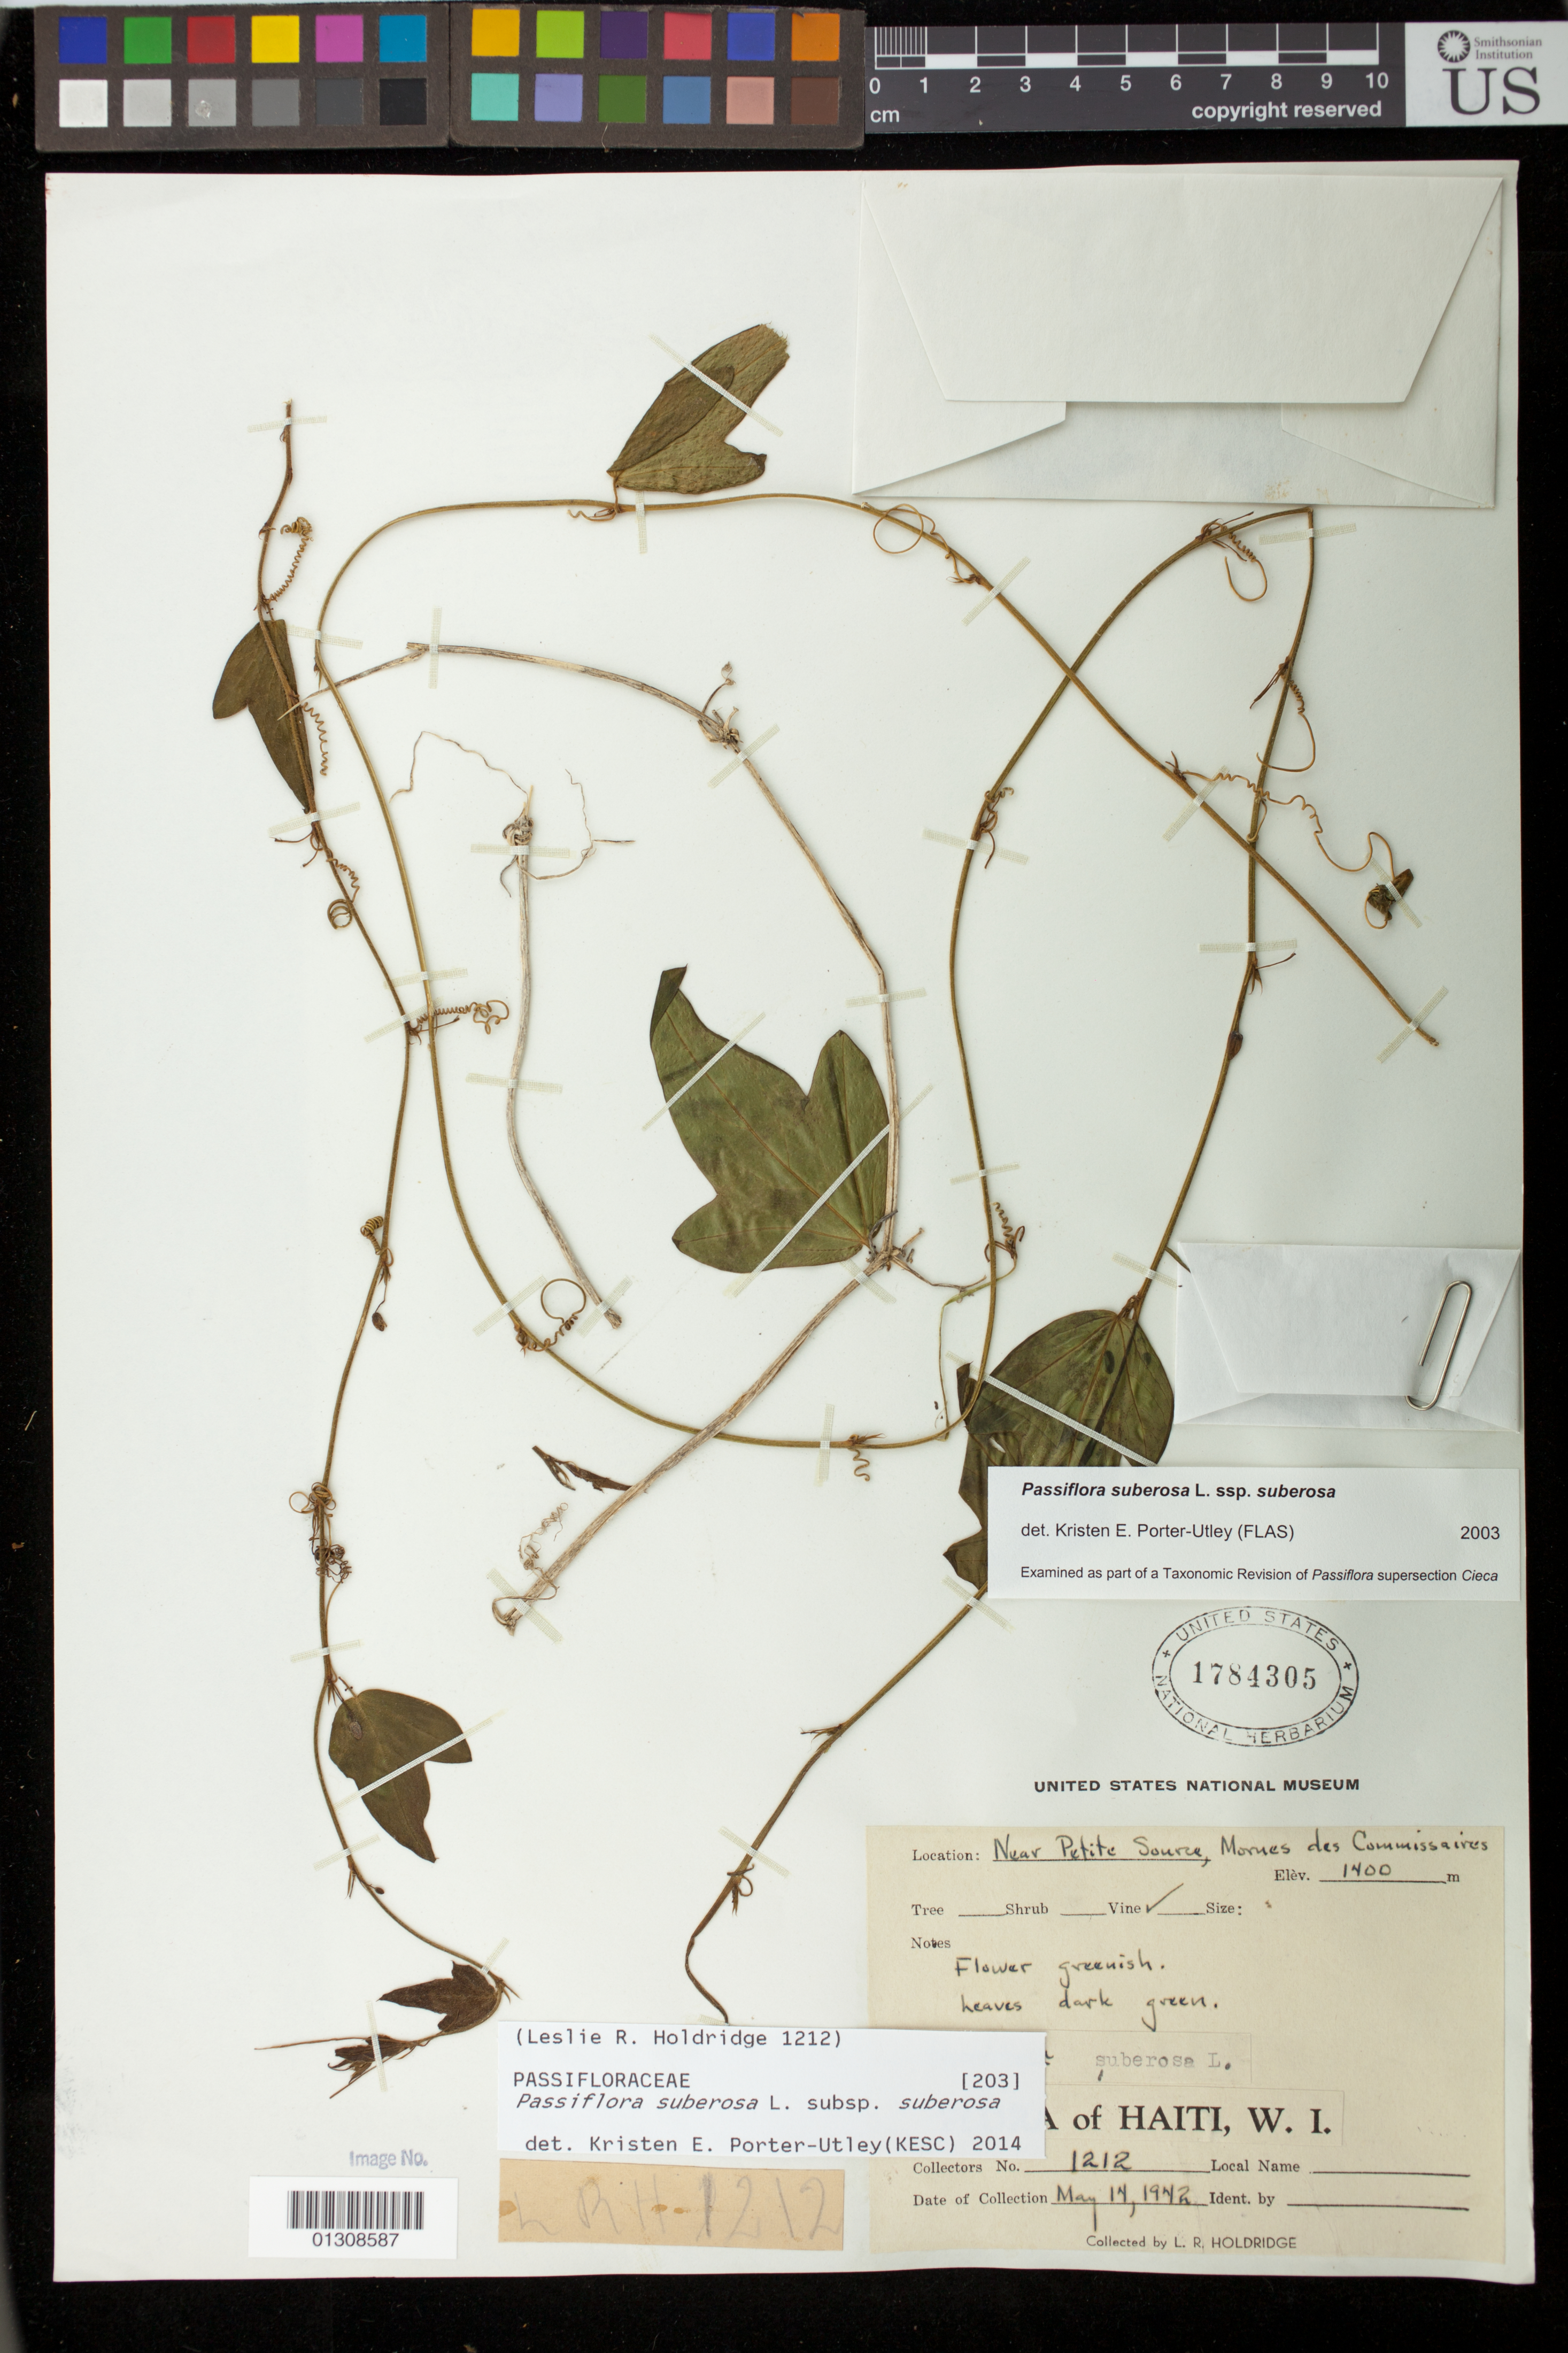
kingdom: Plantae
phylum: Tracheophyta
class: Magnoliopsida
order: Malpighiales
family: Passifloraceae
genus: Passiflora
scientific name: Passiflora suberosa subsp. suberosa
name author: L.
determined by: Porter-Utley, K. E.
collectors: L. Holdridge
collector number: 1212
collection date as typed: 14 May 1942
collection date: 1942-05-14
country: Haiti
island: Hispaniola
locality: Near Petite Source, Mornes des Commissaires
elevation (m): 1400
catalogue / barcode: US 1784305